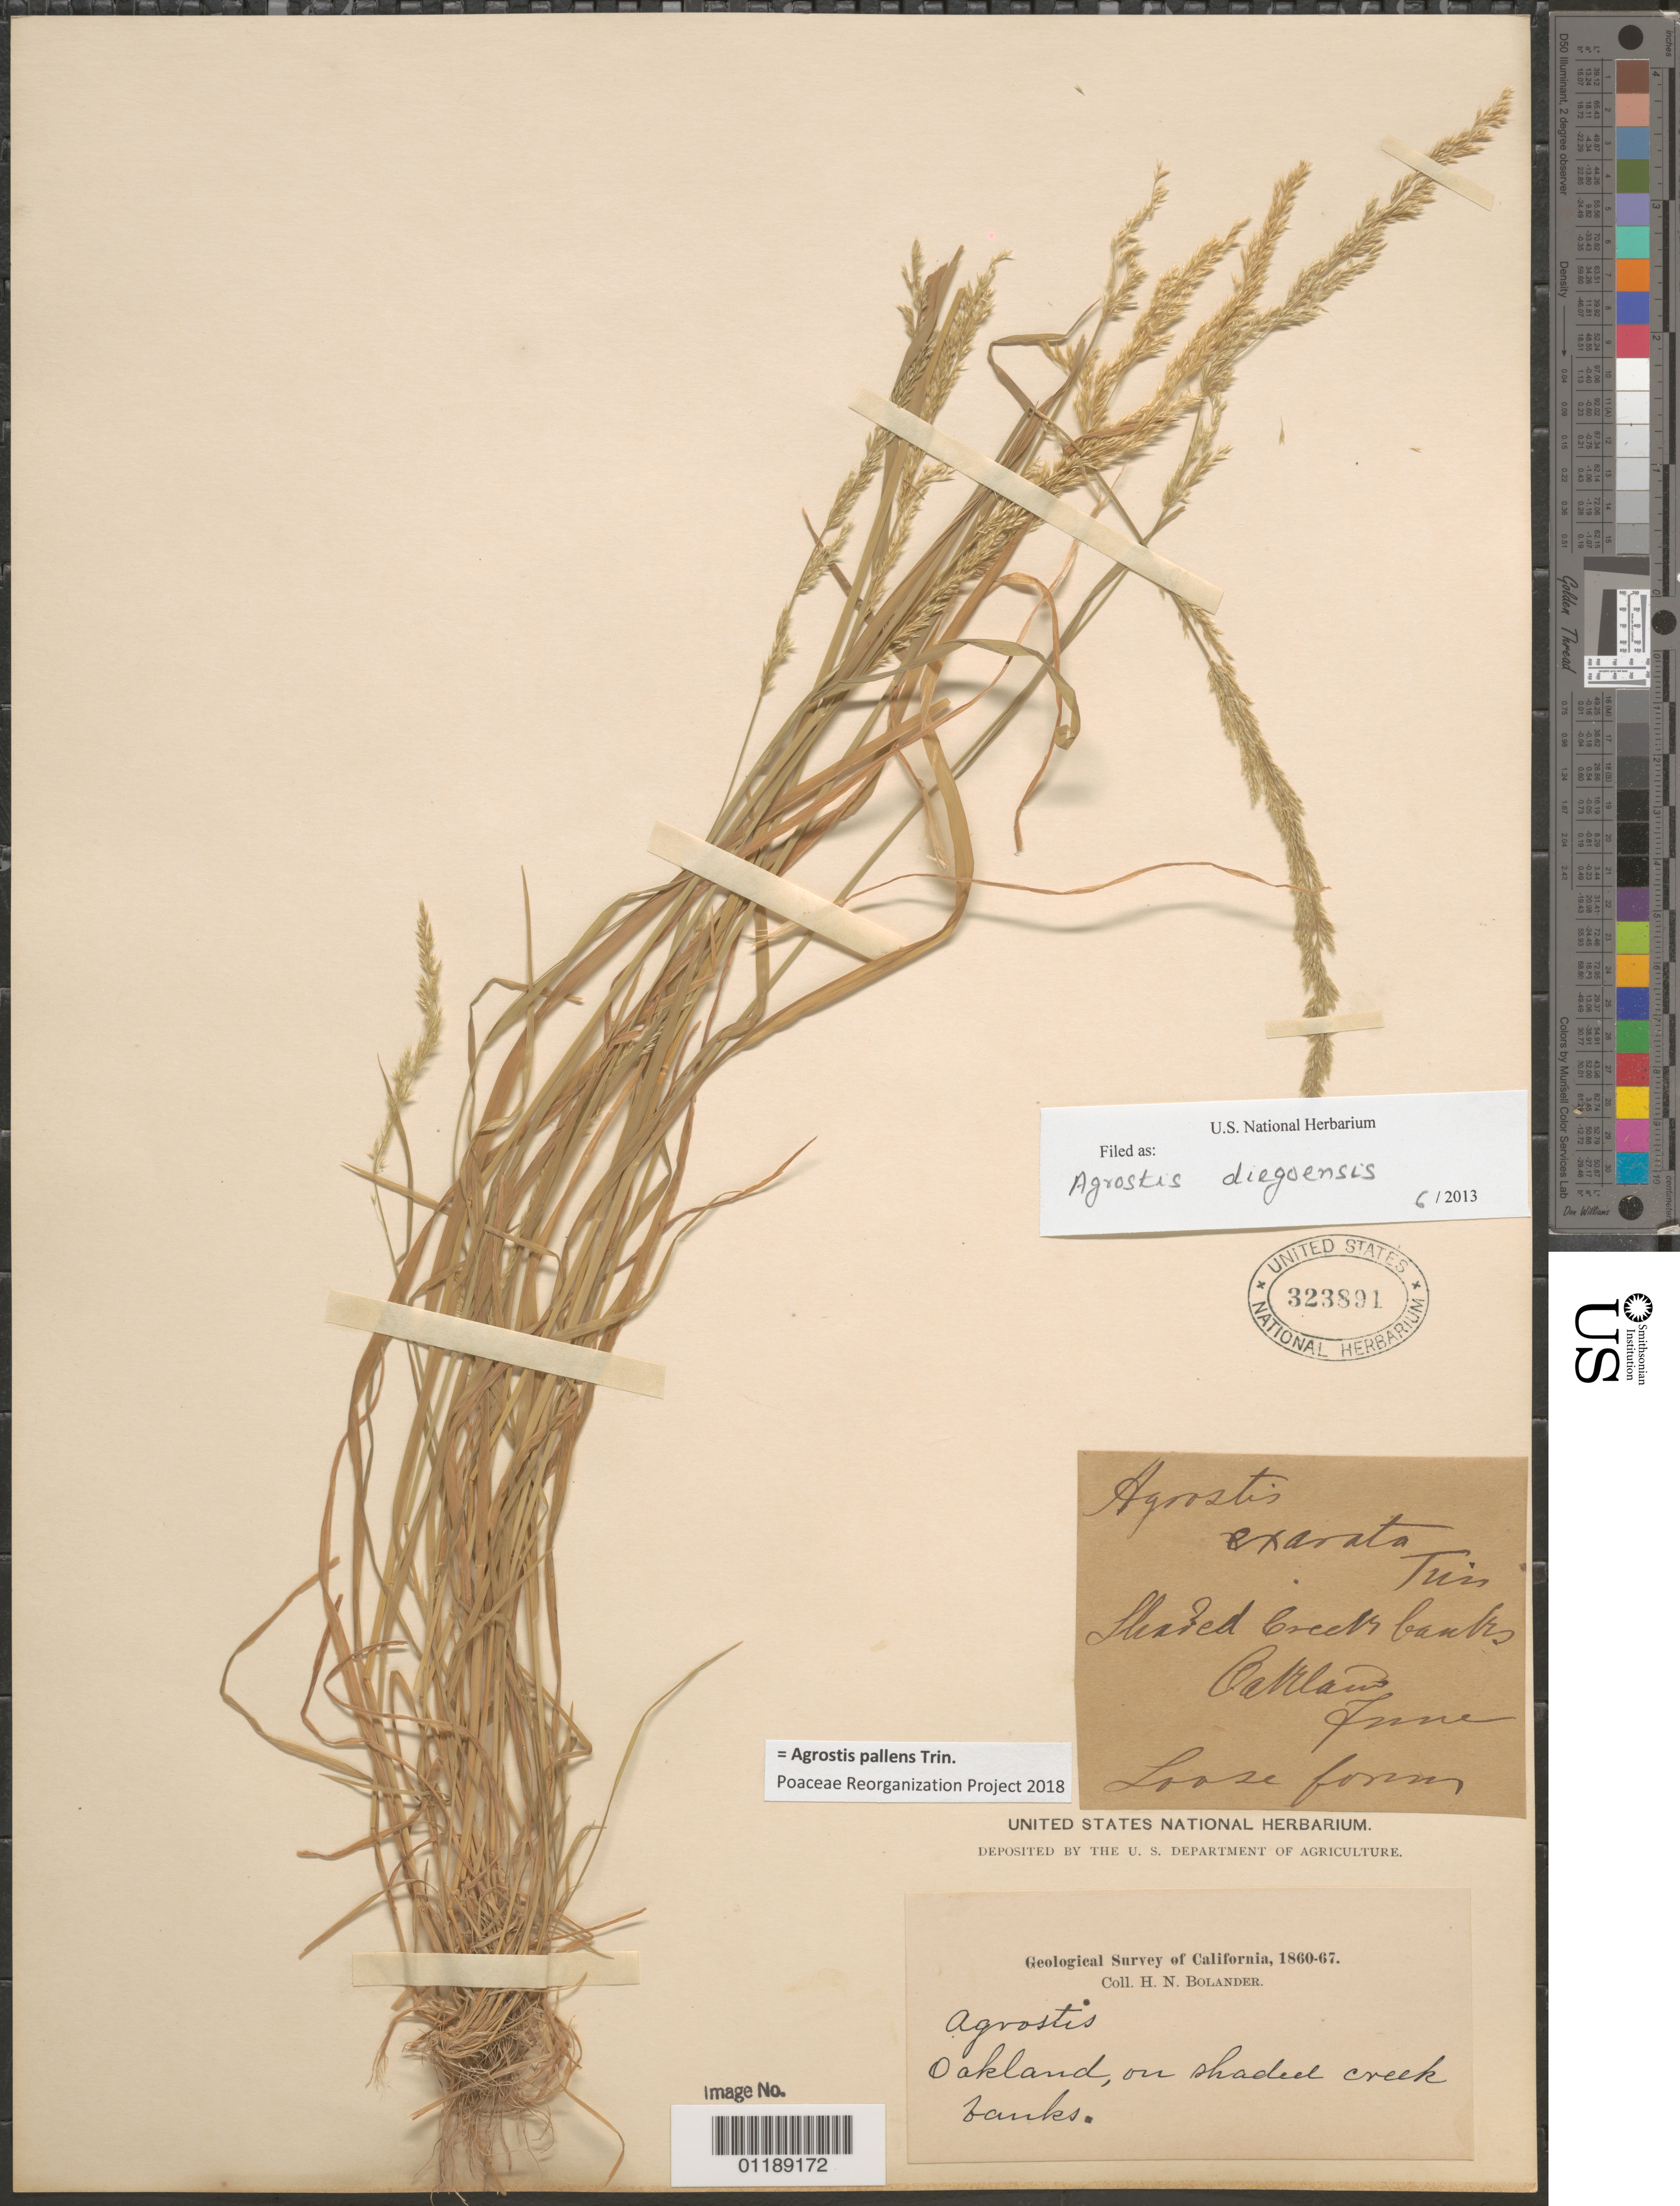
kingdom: Plantae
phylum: Tracheophyta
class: Liliopsida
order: Poales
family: Poaceae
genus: Agrostis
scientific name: Agrostis pallens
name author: Trin.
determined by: Poaceae Reorganization Project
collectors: H. Bolander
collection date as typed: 1860 to -- --- 1867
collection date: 1860/1867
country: United States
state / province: California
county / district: Alameda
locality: Oakland.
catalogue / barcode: US 323891